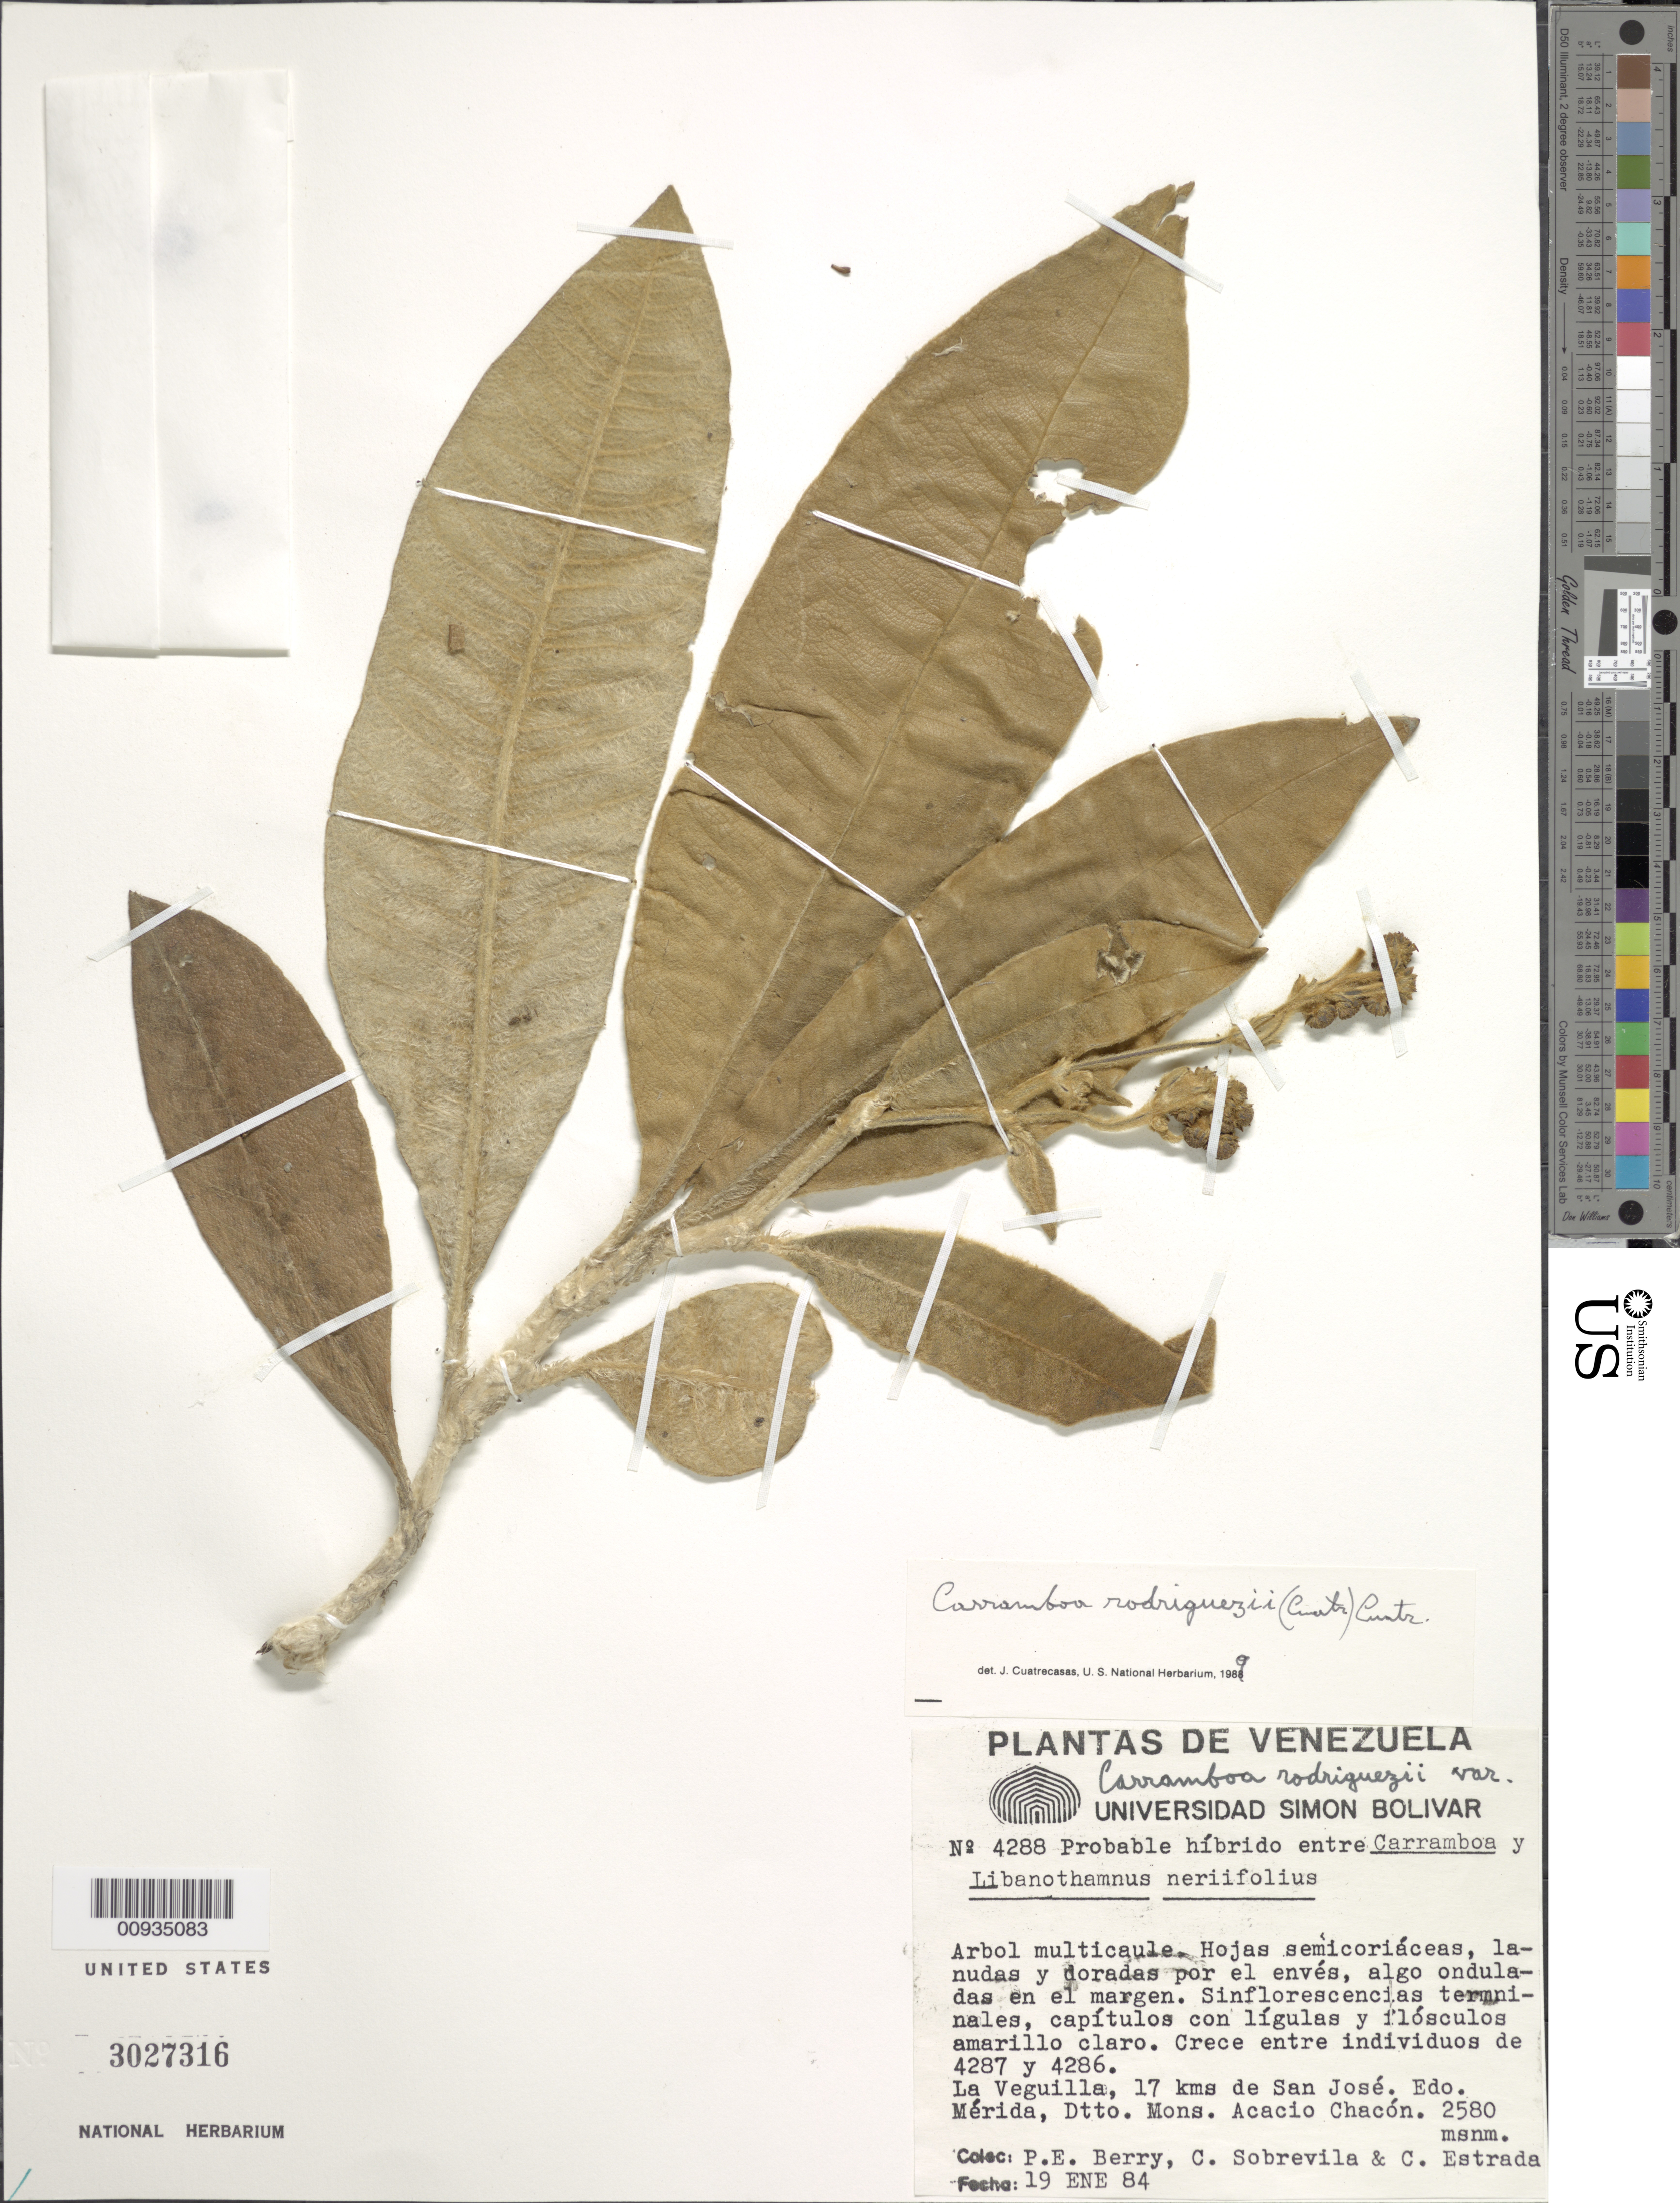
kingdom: Plantae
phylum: Tracheophyta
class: Magnoliopsida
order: Asterales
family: Asteraceae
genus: Carramboa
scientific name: Carramboa rodriguezii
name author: (Cuatrec.) Cuatrec.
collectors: P. E. Berry, C. Sobrevila & C. Estrada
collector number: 4288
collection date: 1984-01-19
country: Venezuela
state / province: Mérida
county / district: Arzobispo Chacón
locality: La Veguilla, 17 km. de San José.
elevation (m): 2580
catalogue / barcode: US 3027316